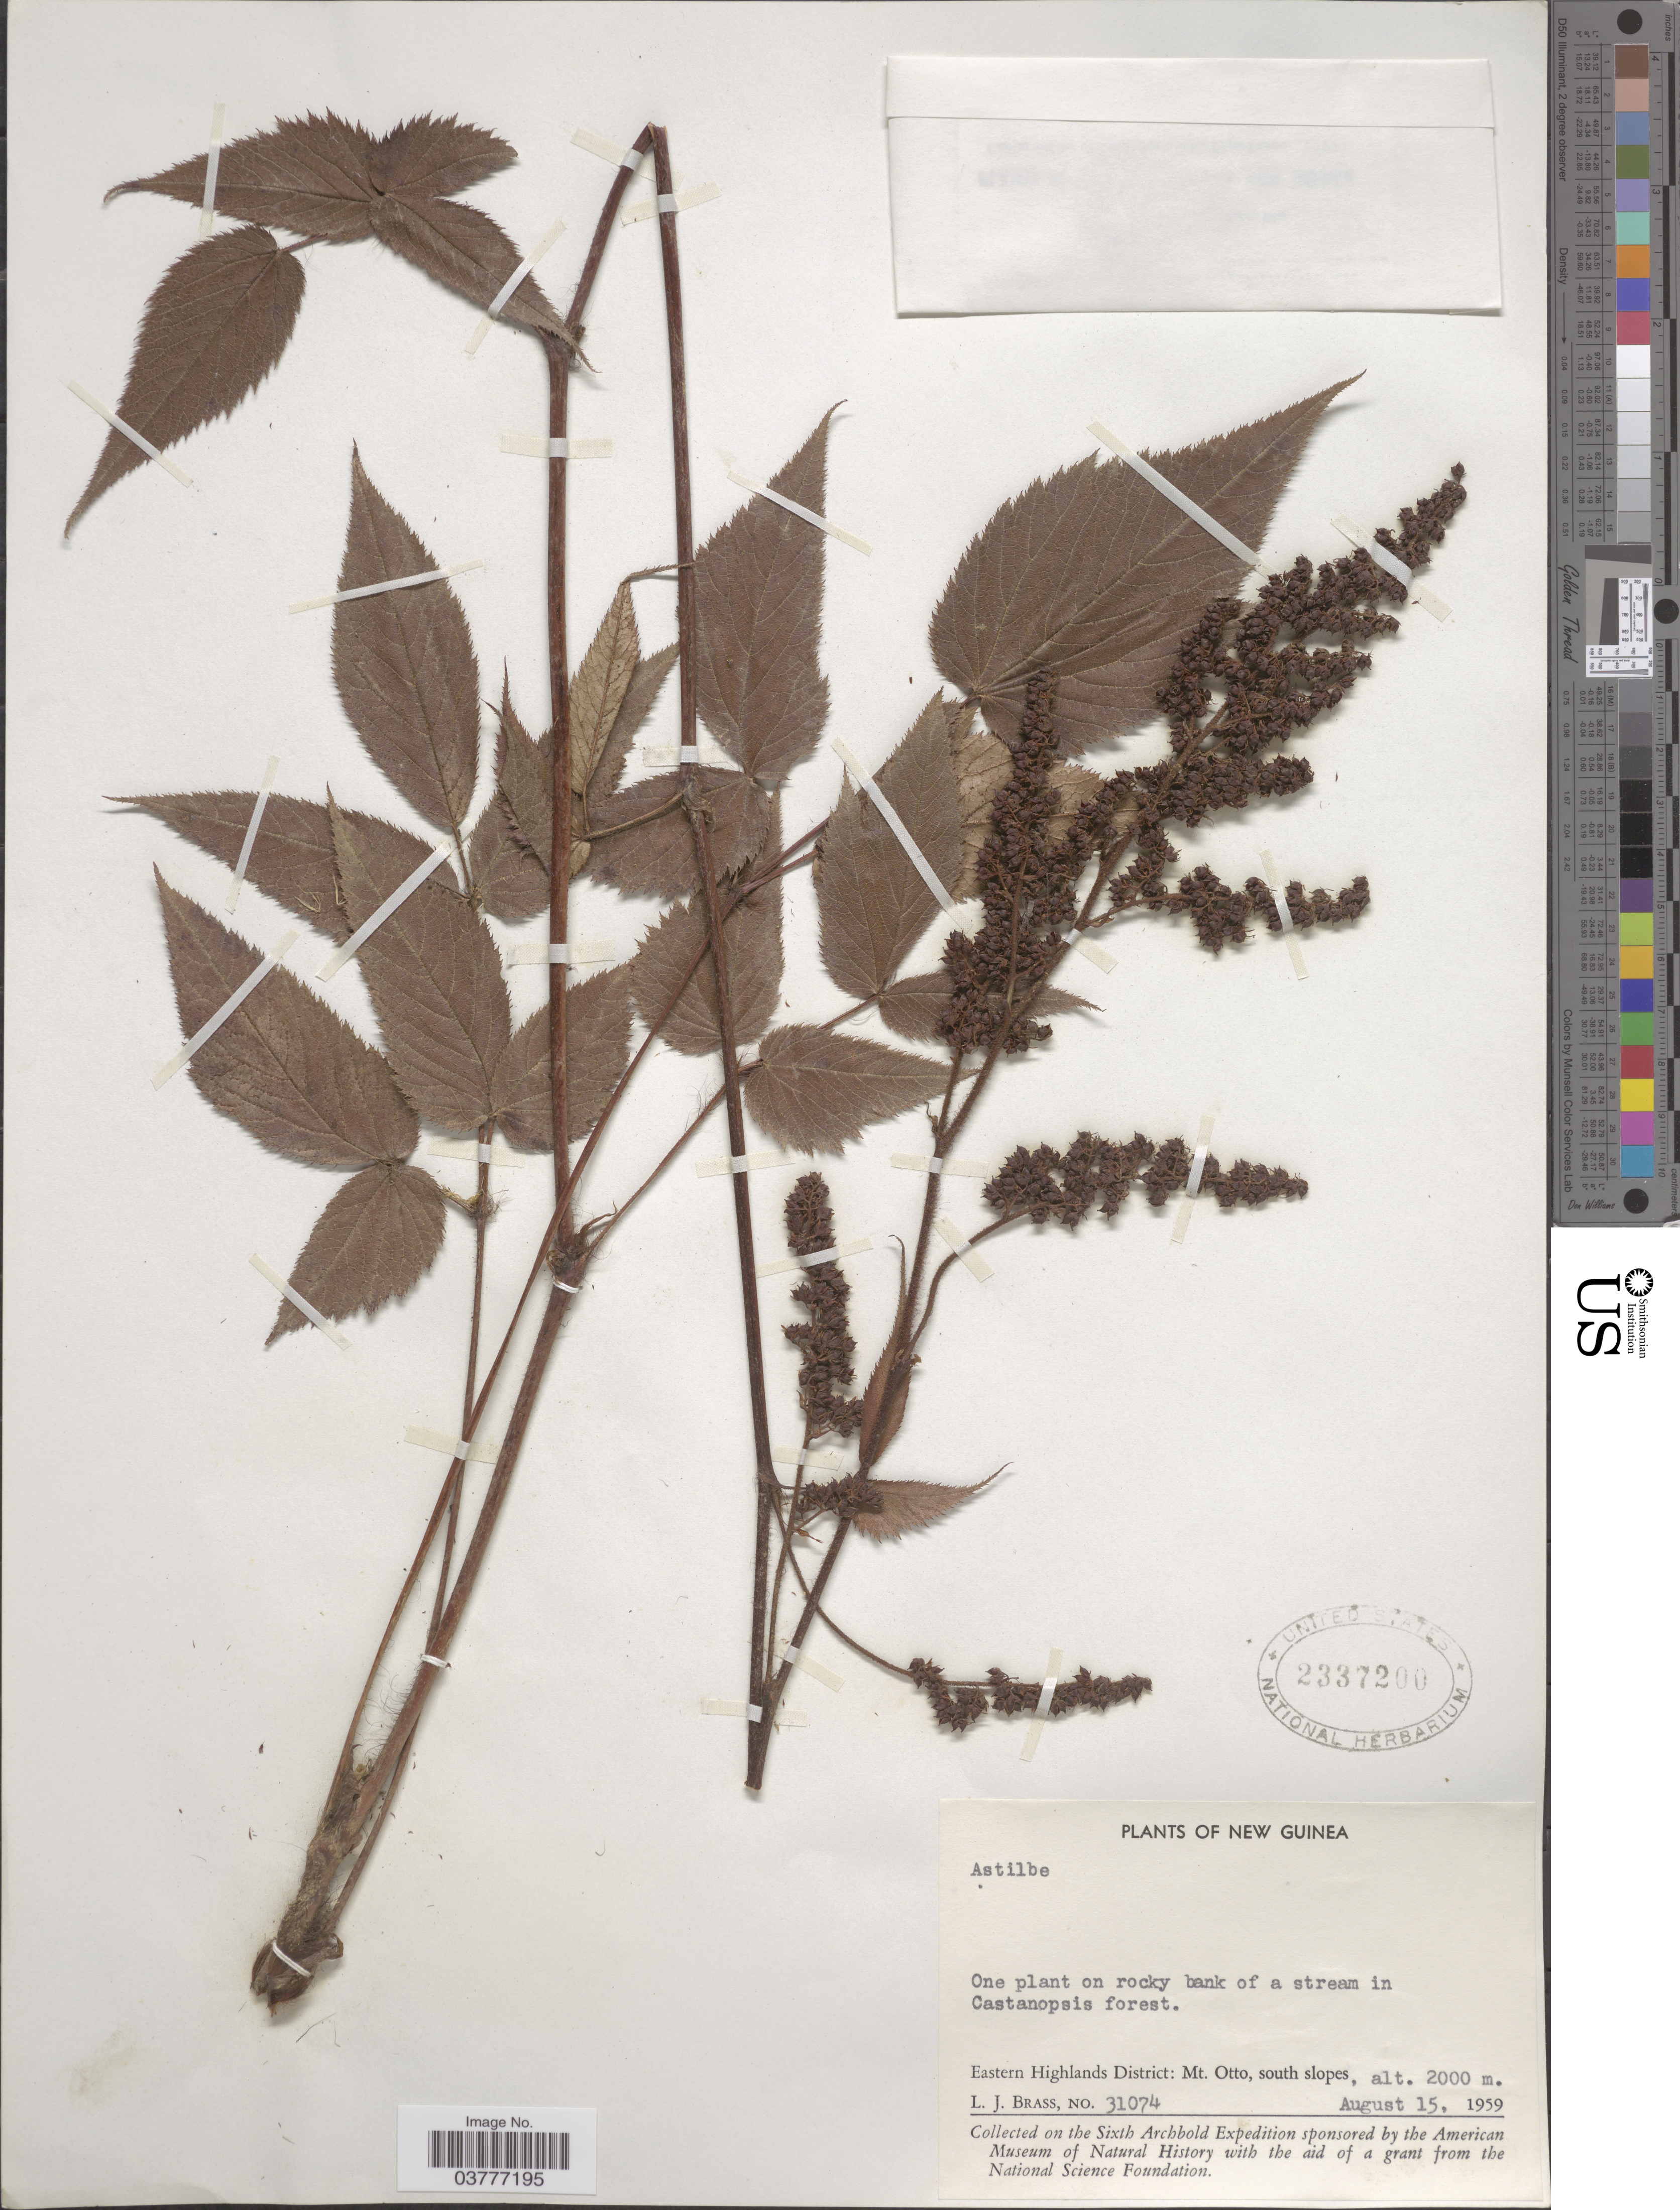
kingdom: Plantae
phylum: Tracheophyta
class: Magnoliopsida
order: Saxifragales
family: Saxifragaceae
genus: Astilbe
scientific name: Astilbe sp.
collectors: L. J. Brass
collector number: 31074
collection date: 1959-08-15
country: Papua New Guinea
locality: New Guinea. Eastern Highlands District: Mt. Otto, south slopes.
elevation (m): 2000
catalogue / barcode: US 2337200